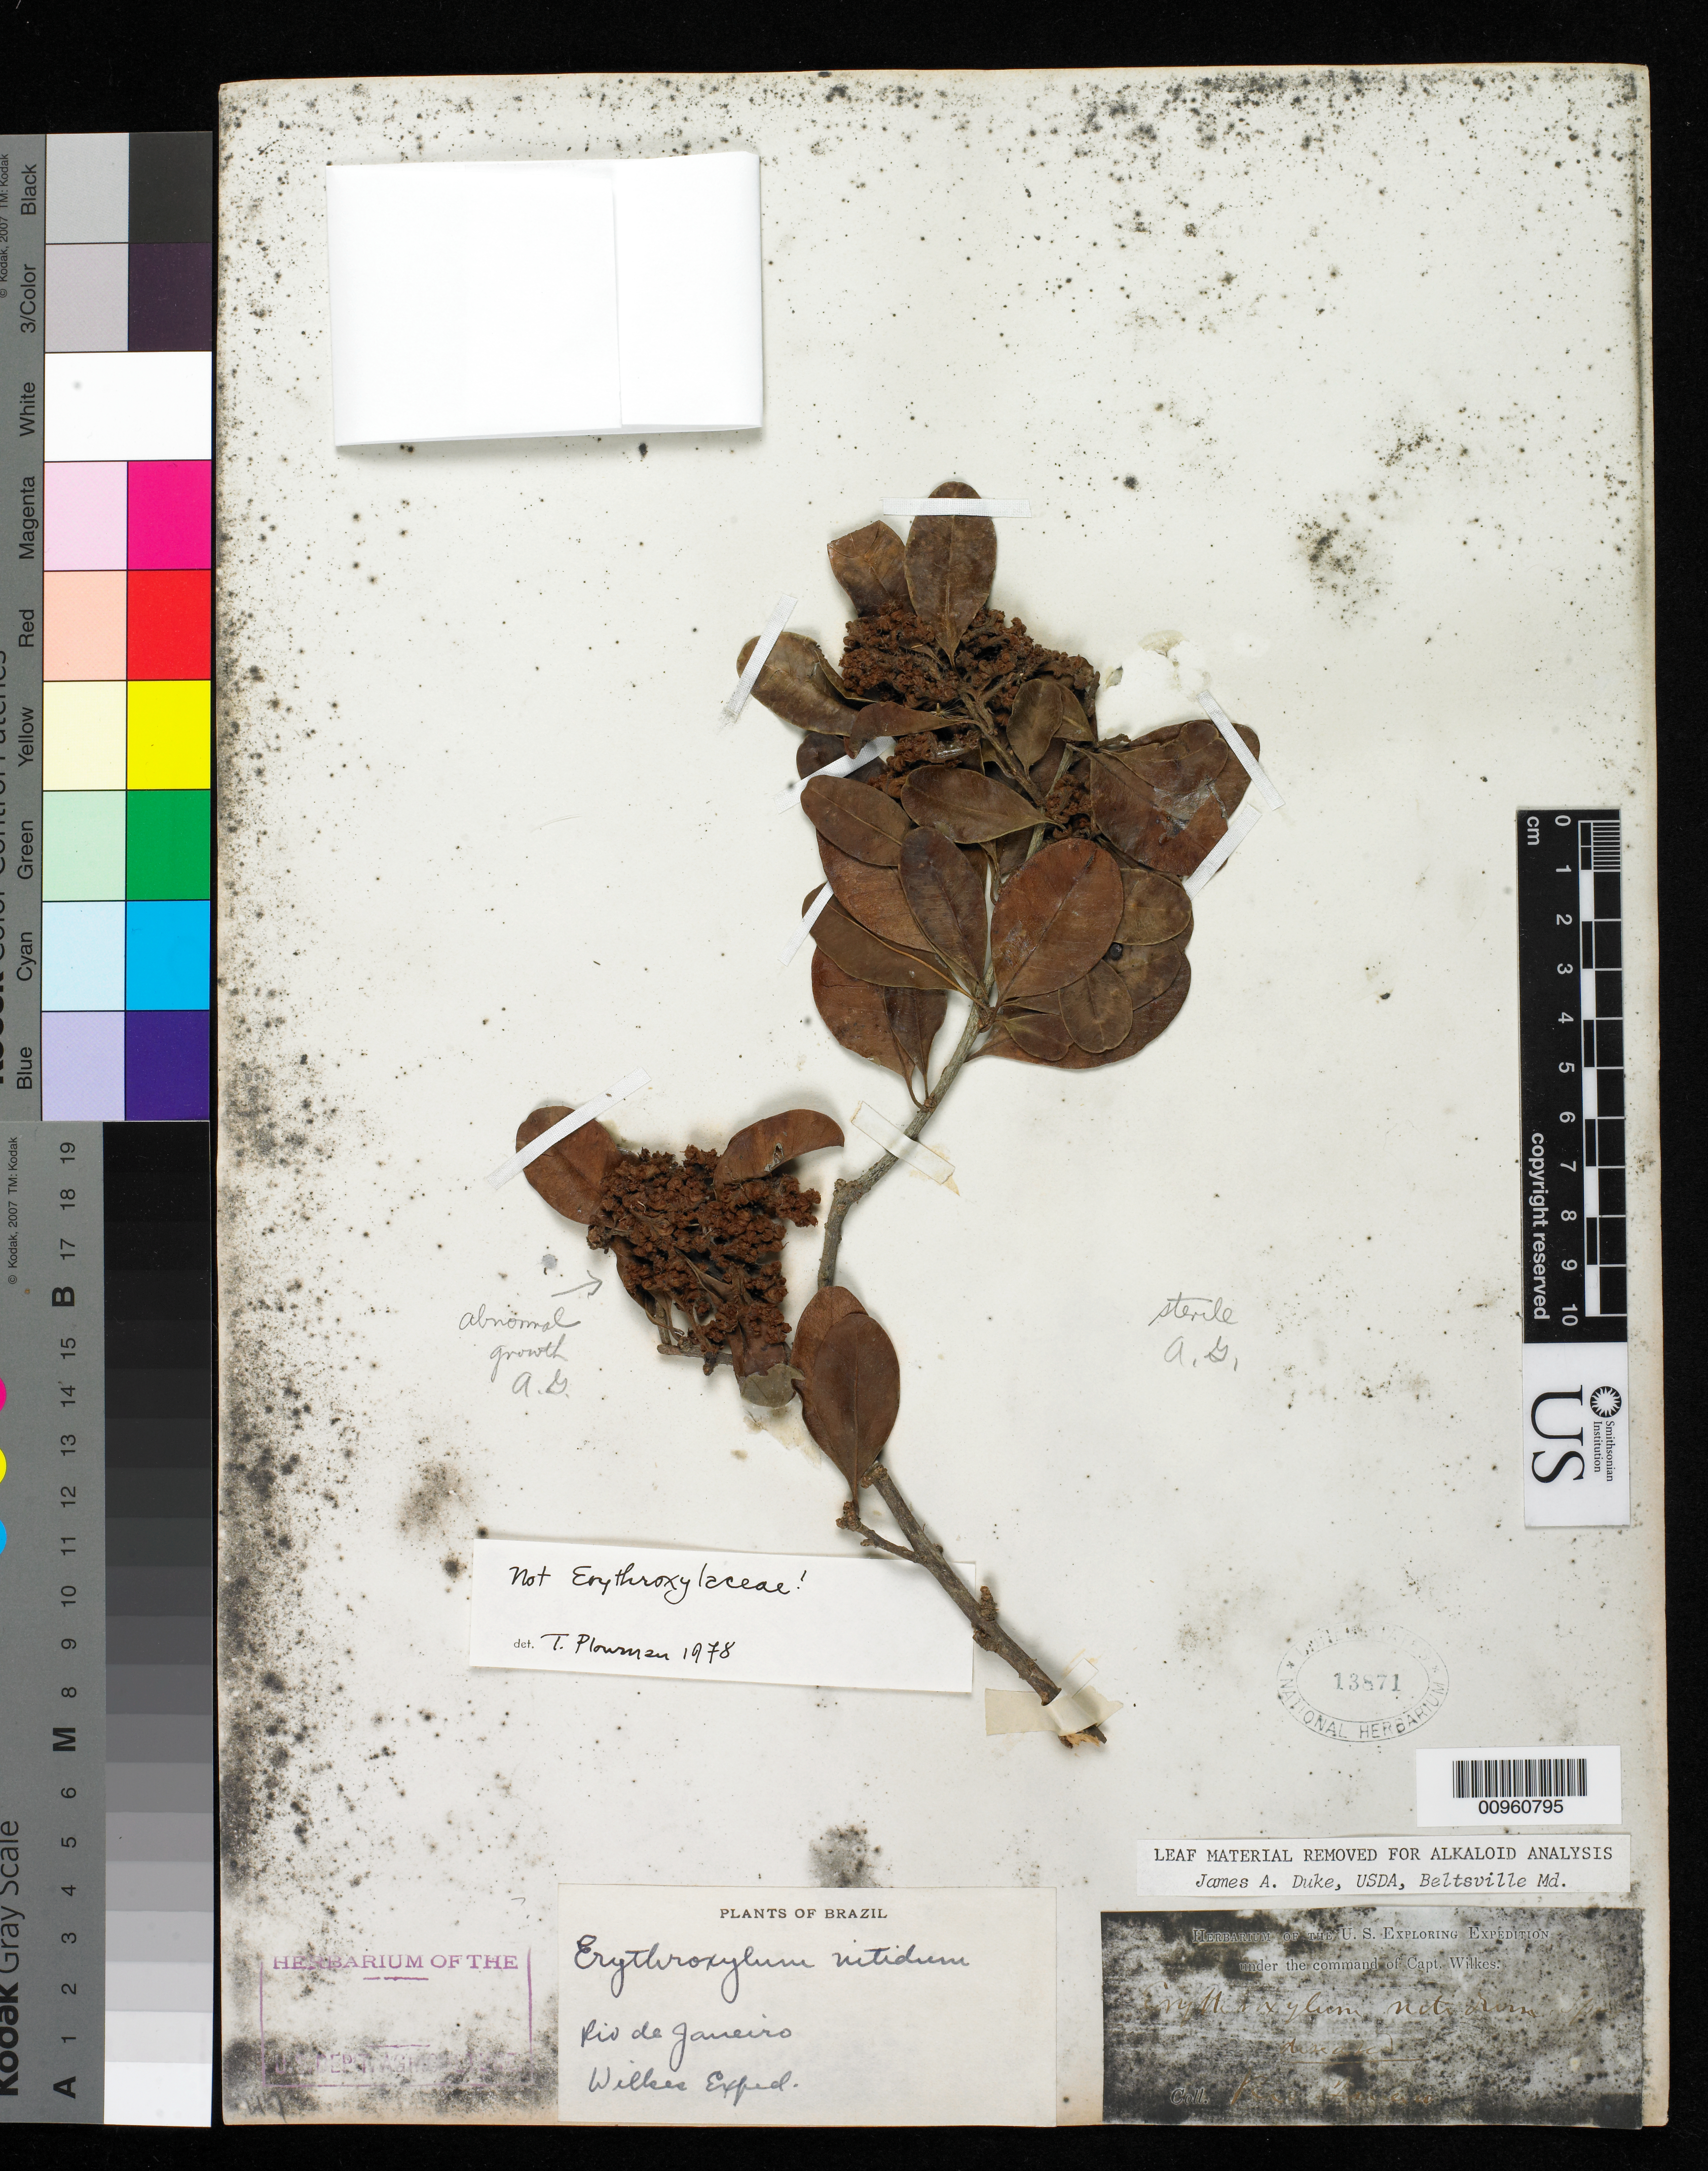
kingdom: Plantae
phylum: Tracheophyta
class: Magnoliopsida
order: Malpighiales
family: Erythroxylaceae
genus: Erythroxylum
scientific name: Erythroxylum nitidum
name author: Spreng.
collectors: Wilkes Explor. Exped.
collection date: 1838/1842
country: Brazil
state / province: Rio de Janeiro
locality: Rio Janeiro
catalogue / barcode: US 13871